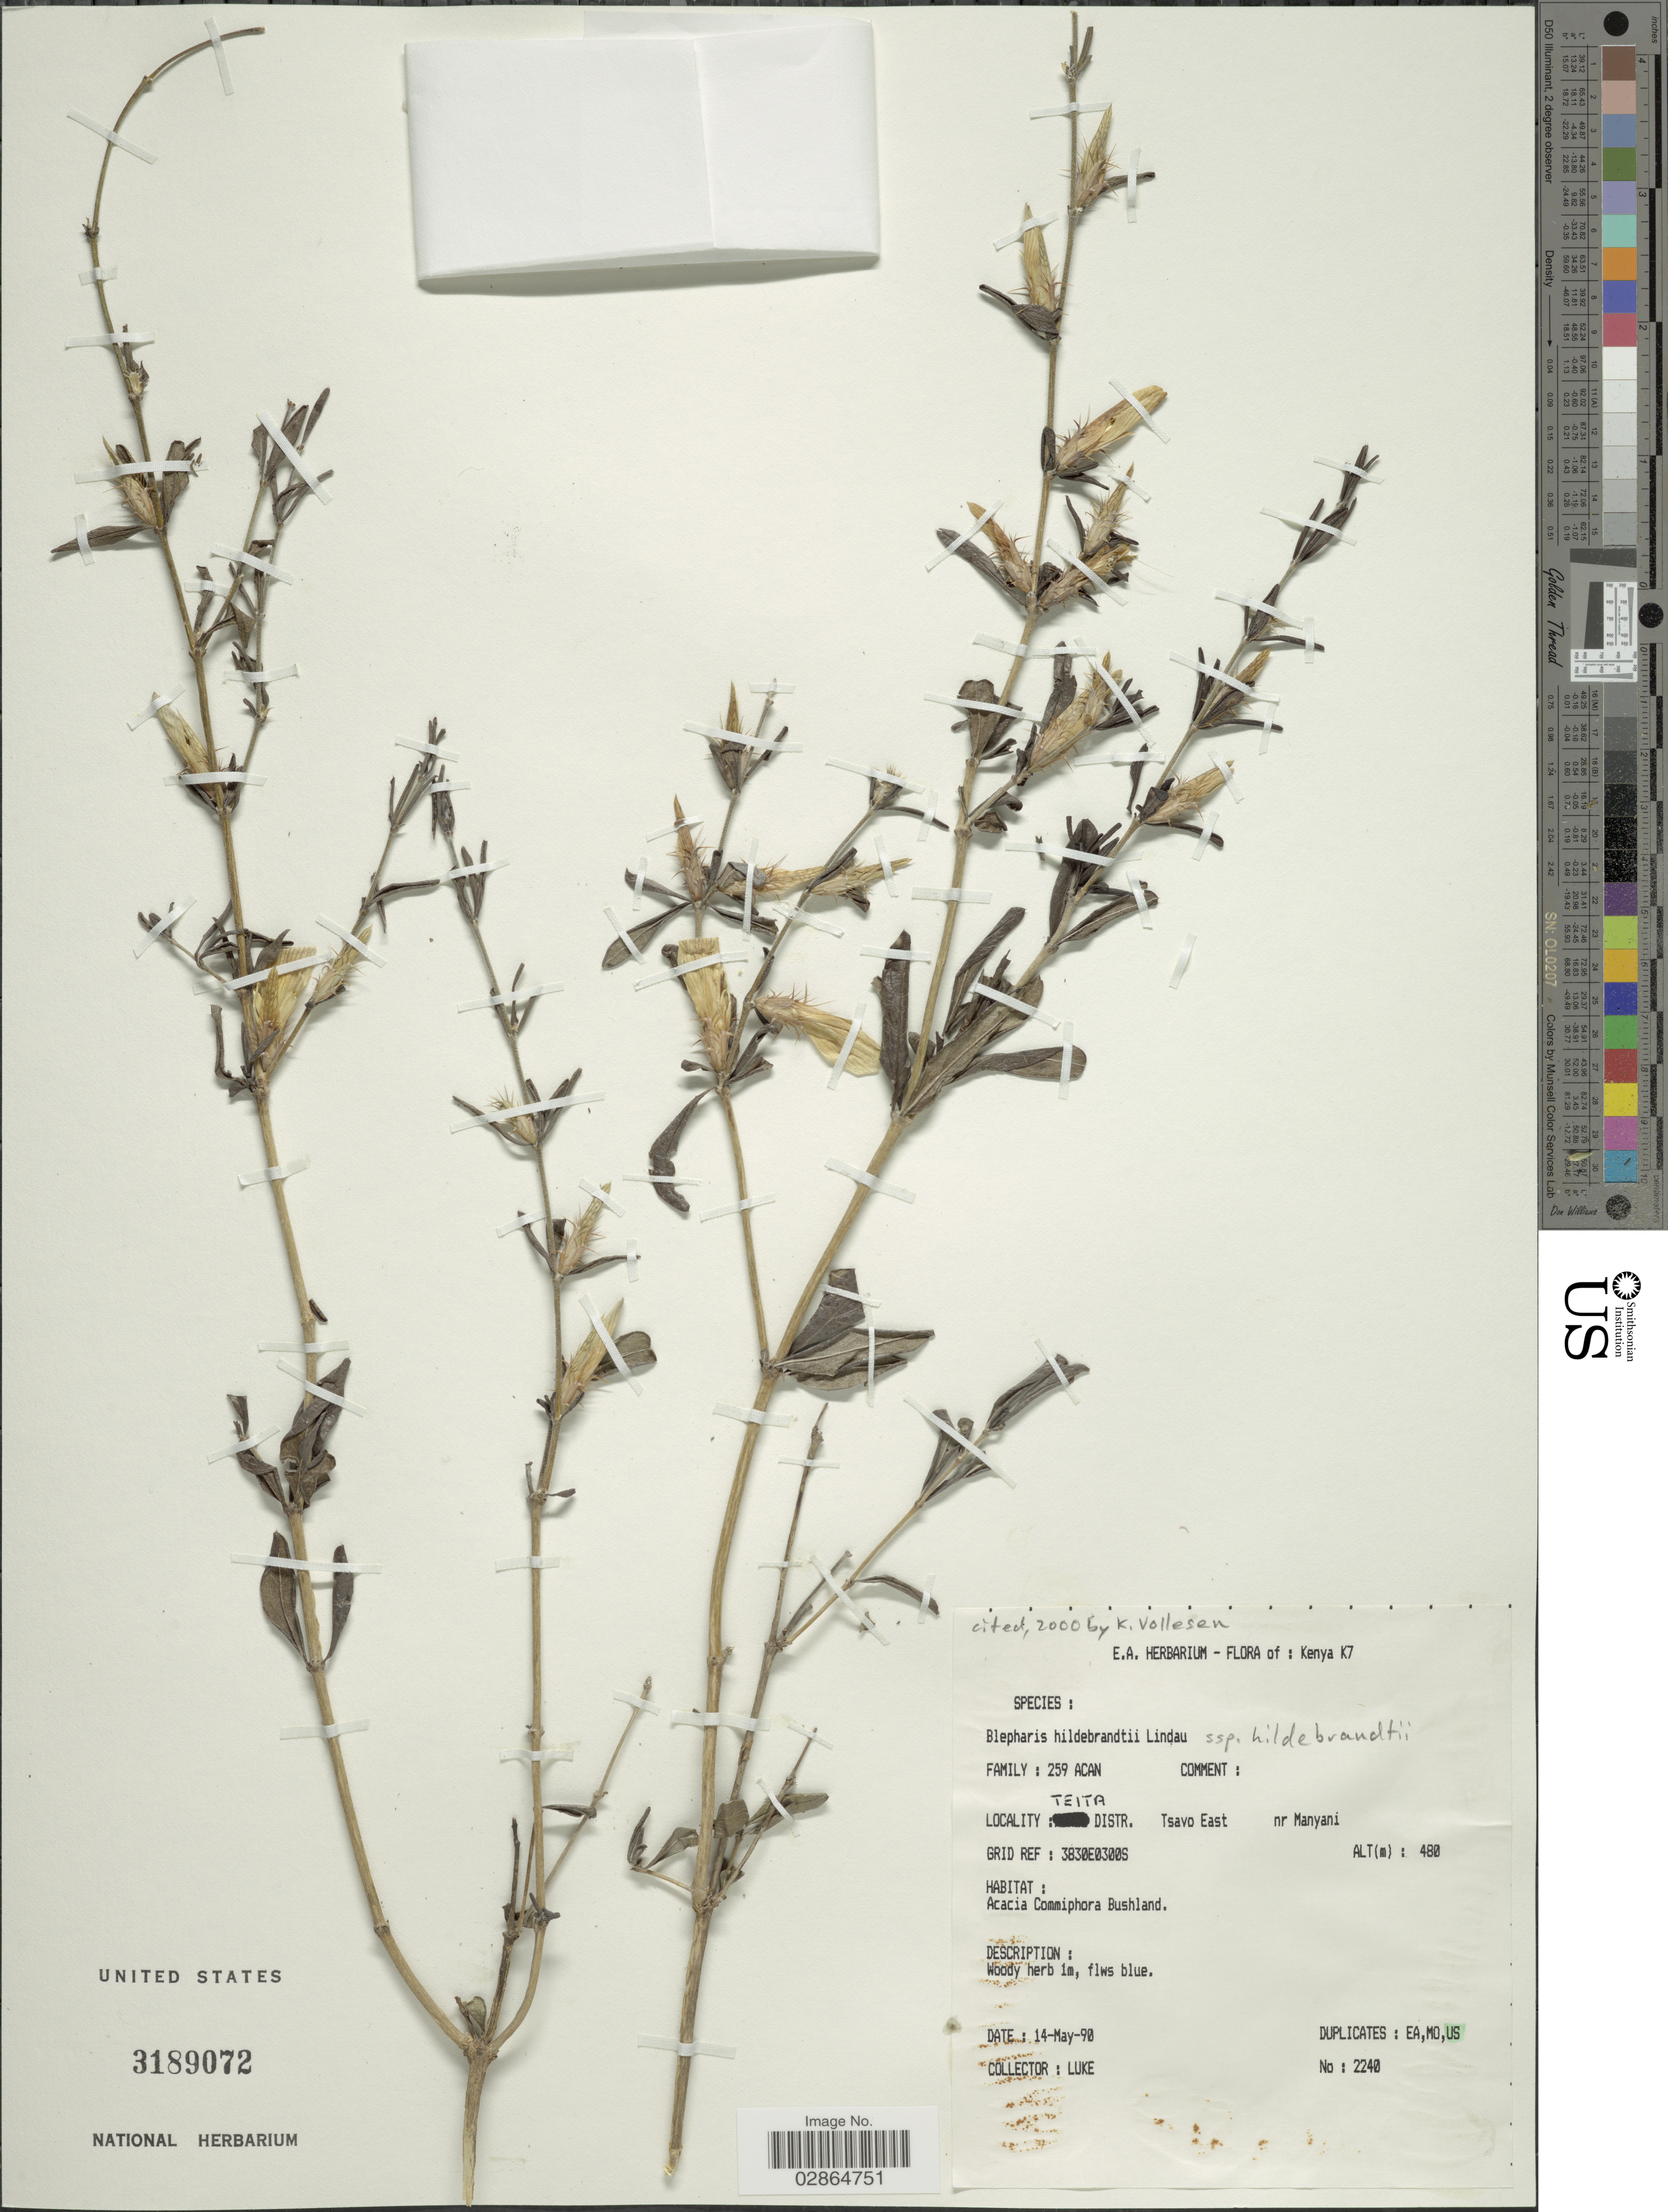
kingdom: Plantae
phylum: Tracheophyta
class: Magnoliopsida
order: Lamiales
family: Acanthaceae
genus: Blepharis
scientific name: Blepharis hildebrandtii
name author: Lindau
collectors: -. Luke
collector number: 2240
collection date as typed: Transcribed d/m/y: 14/5/90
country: Kenya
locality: Kenya K7, Teita Distr., Tsavo East, nr Manyani.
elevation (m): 480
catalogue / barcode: US 3189072